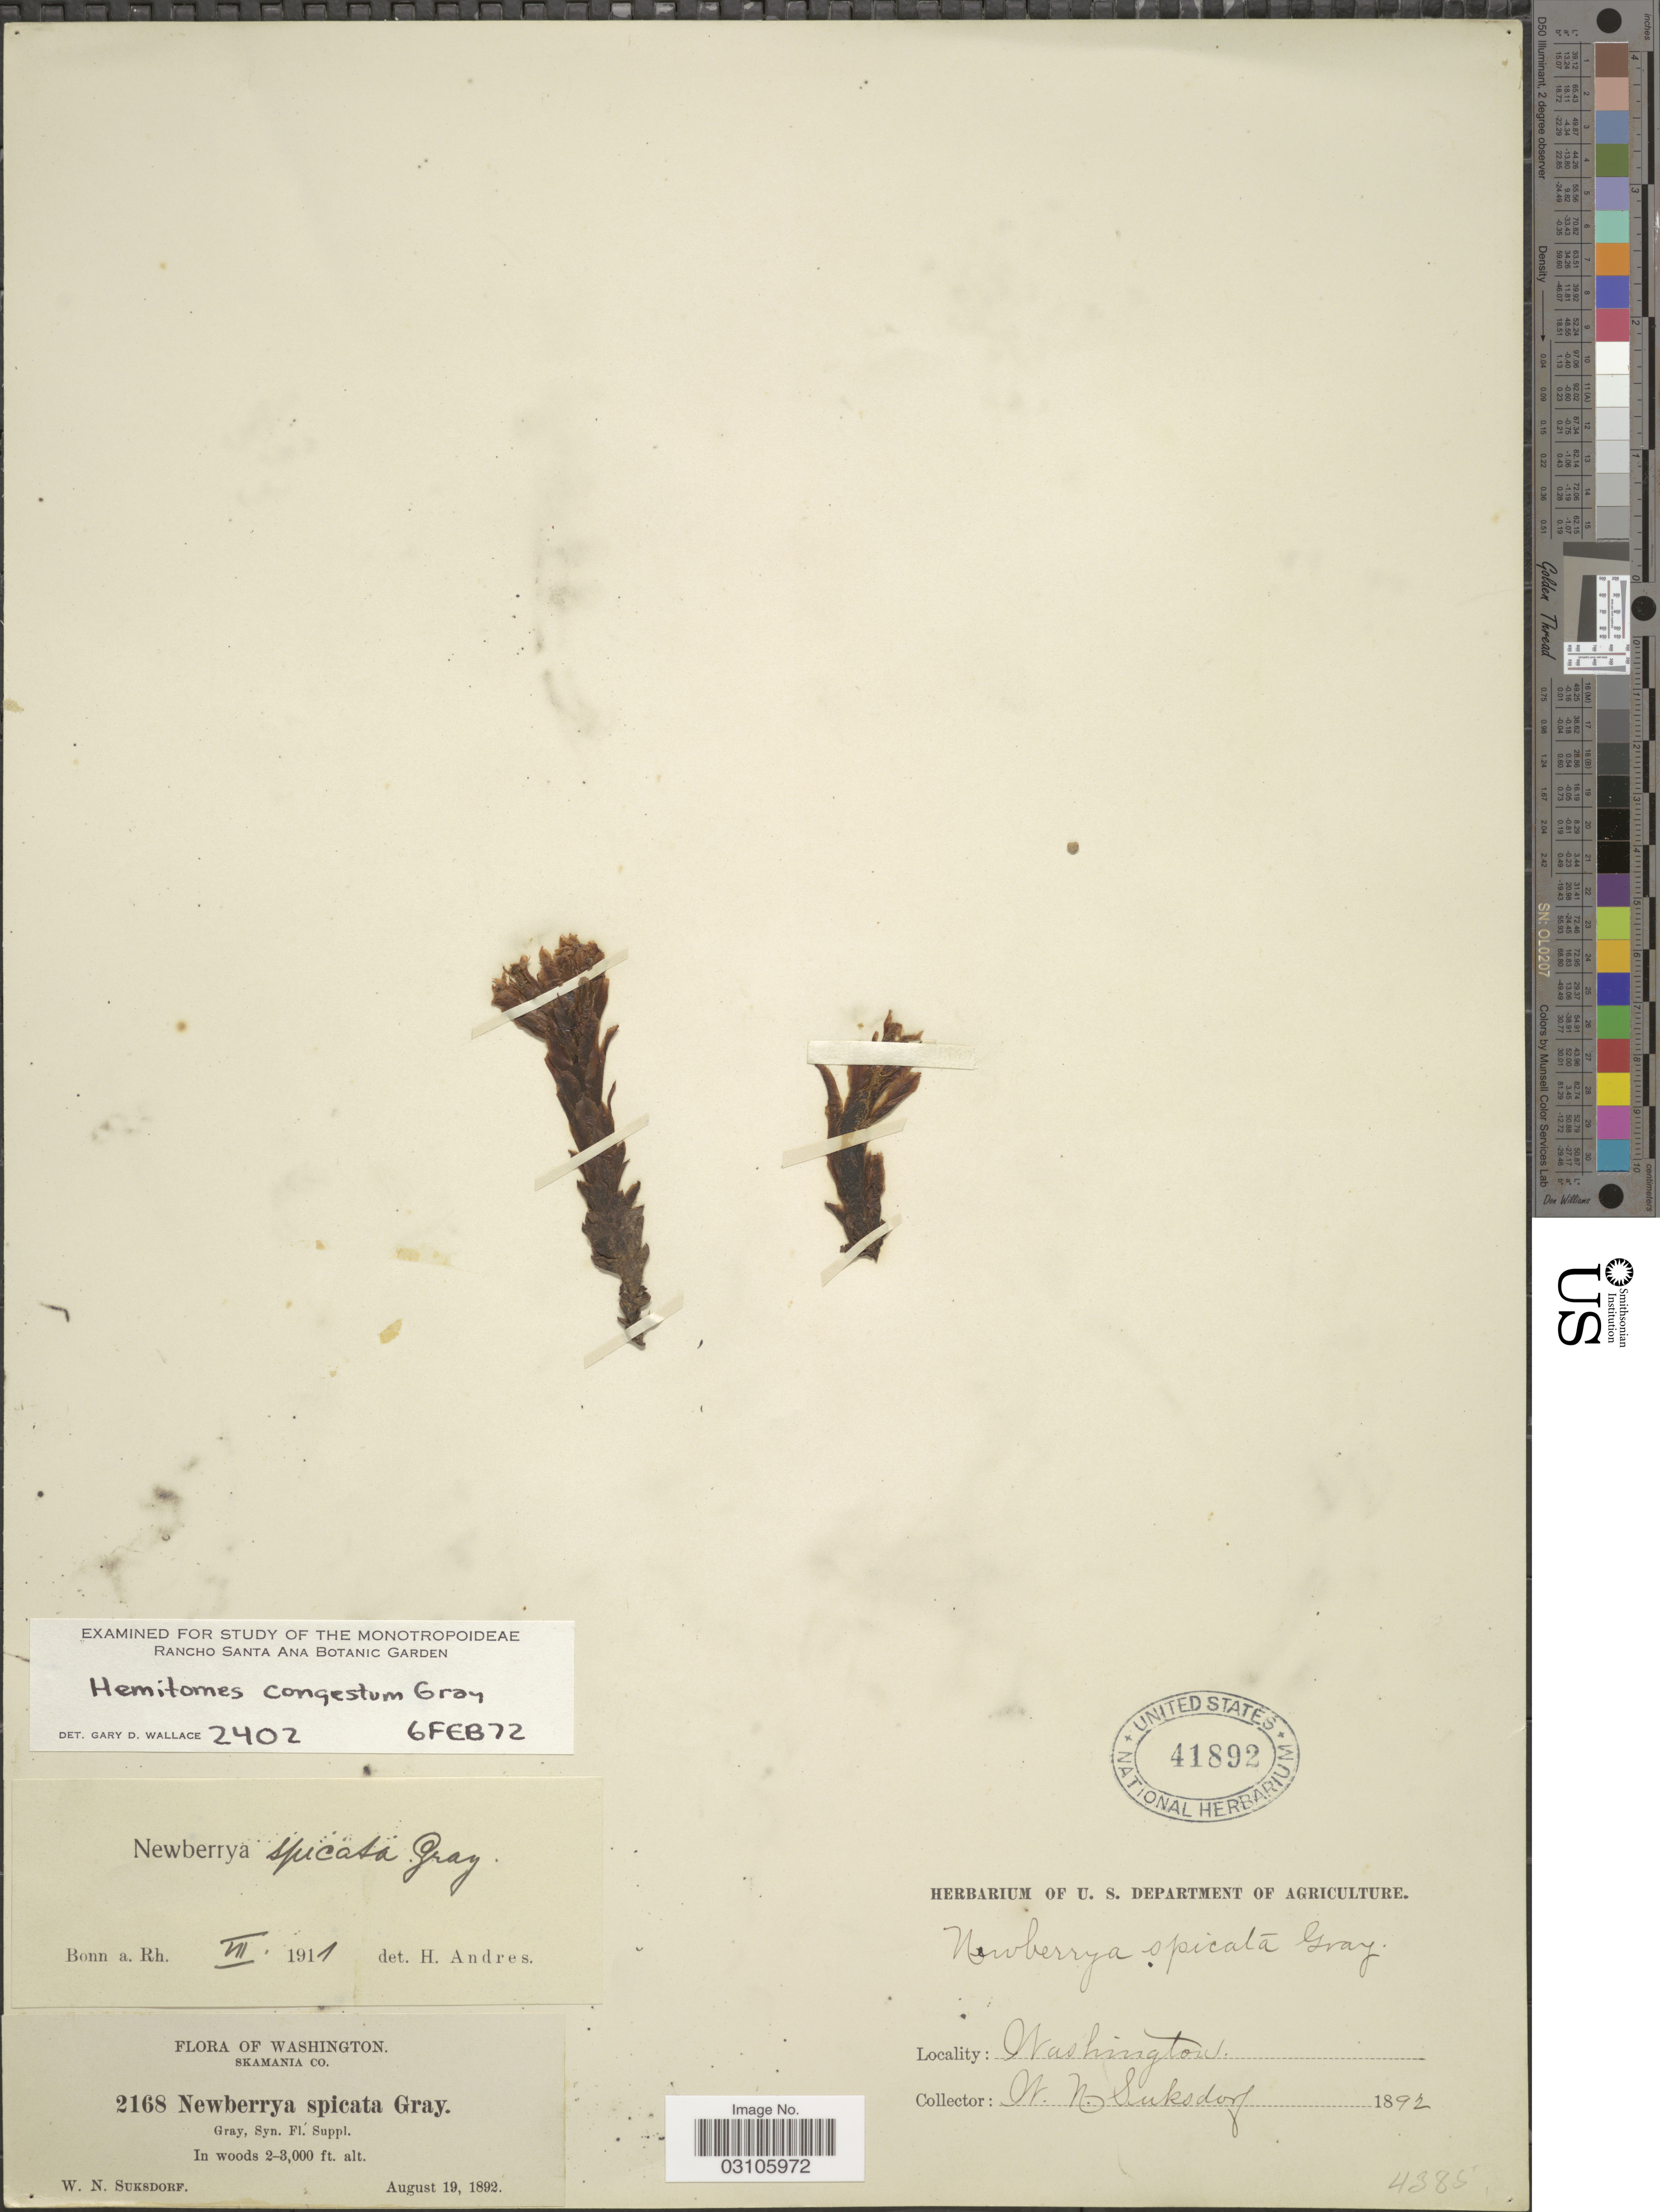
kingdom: Plantae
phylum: Tracheophyta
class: Magnoliopsida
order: Ericales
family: Ericaceae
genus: Newberrya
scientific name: Newberrya congesta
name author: Torr.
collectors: W. N. Suksdorf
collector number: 2168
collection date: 1892-08-29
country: United States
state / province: Washington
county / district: Skamania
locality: Skamania Co.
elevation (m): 610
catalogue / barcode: US 41892